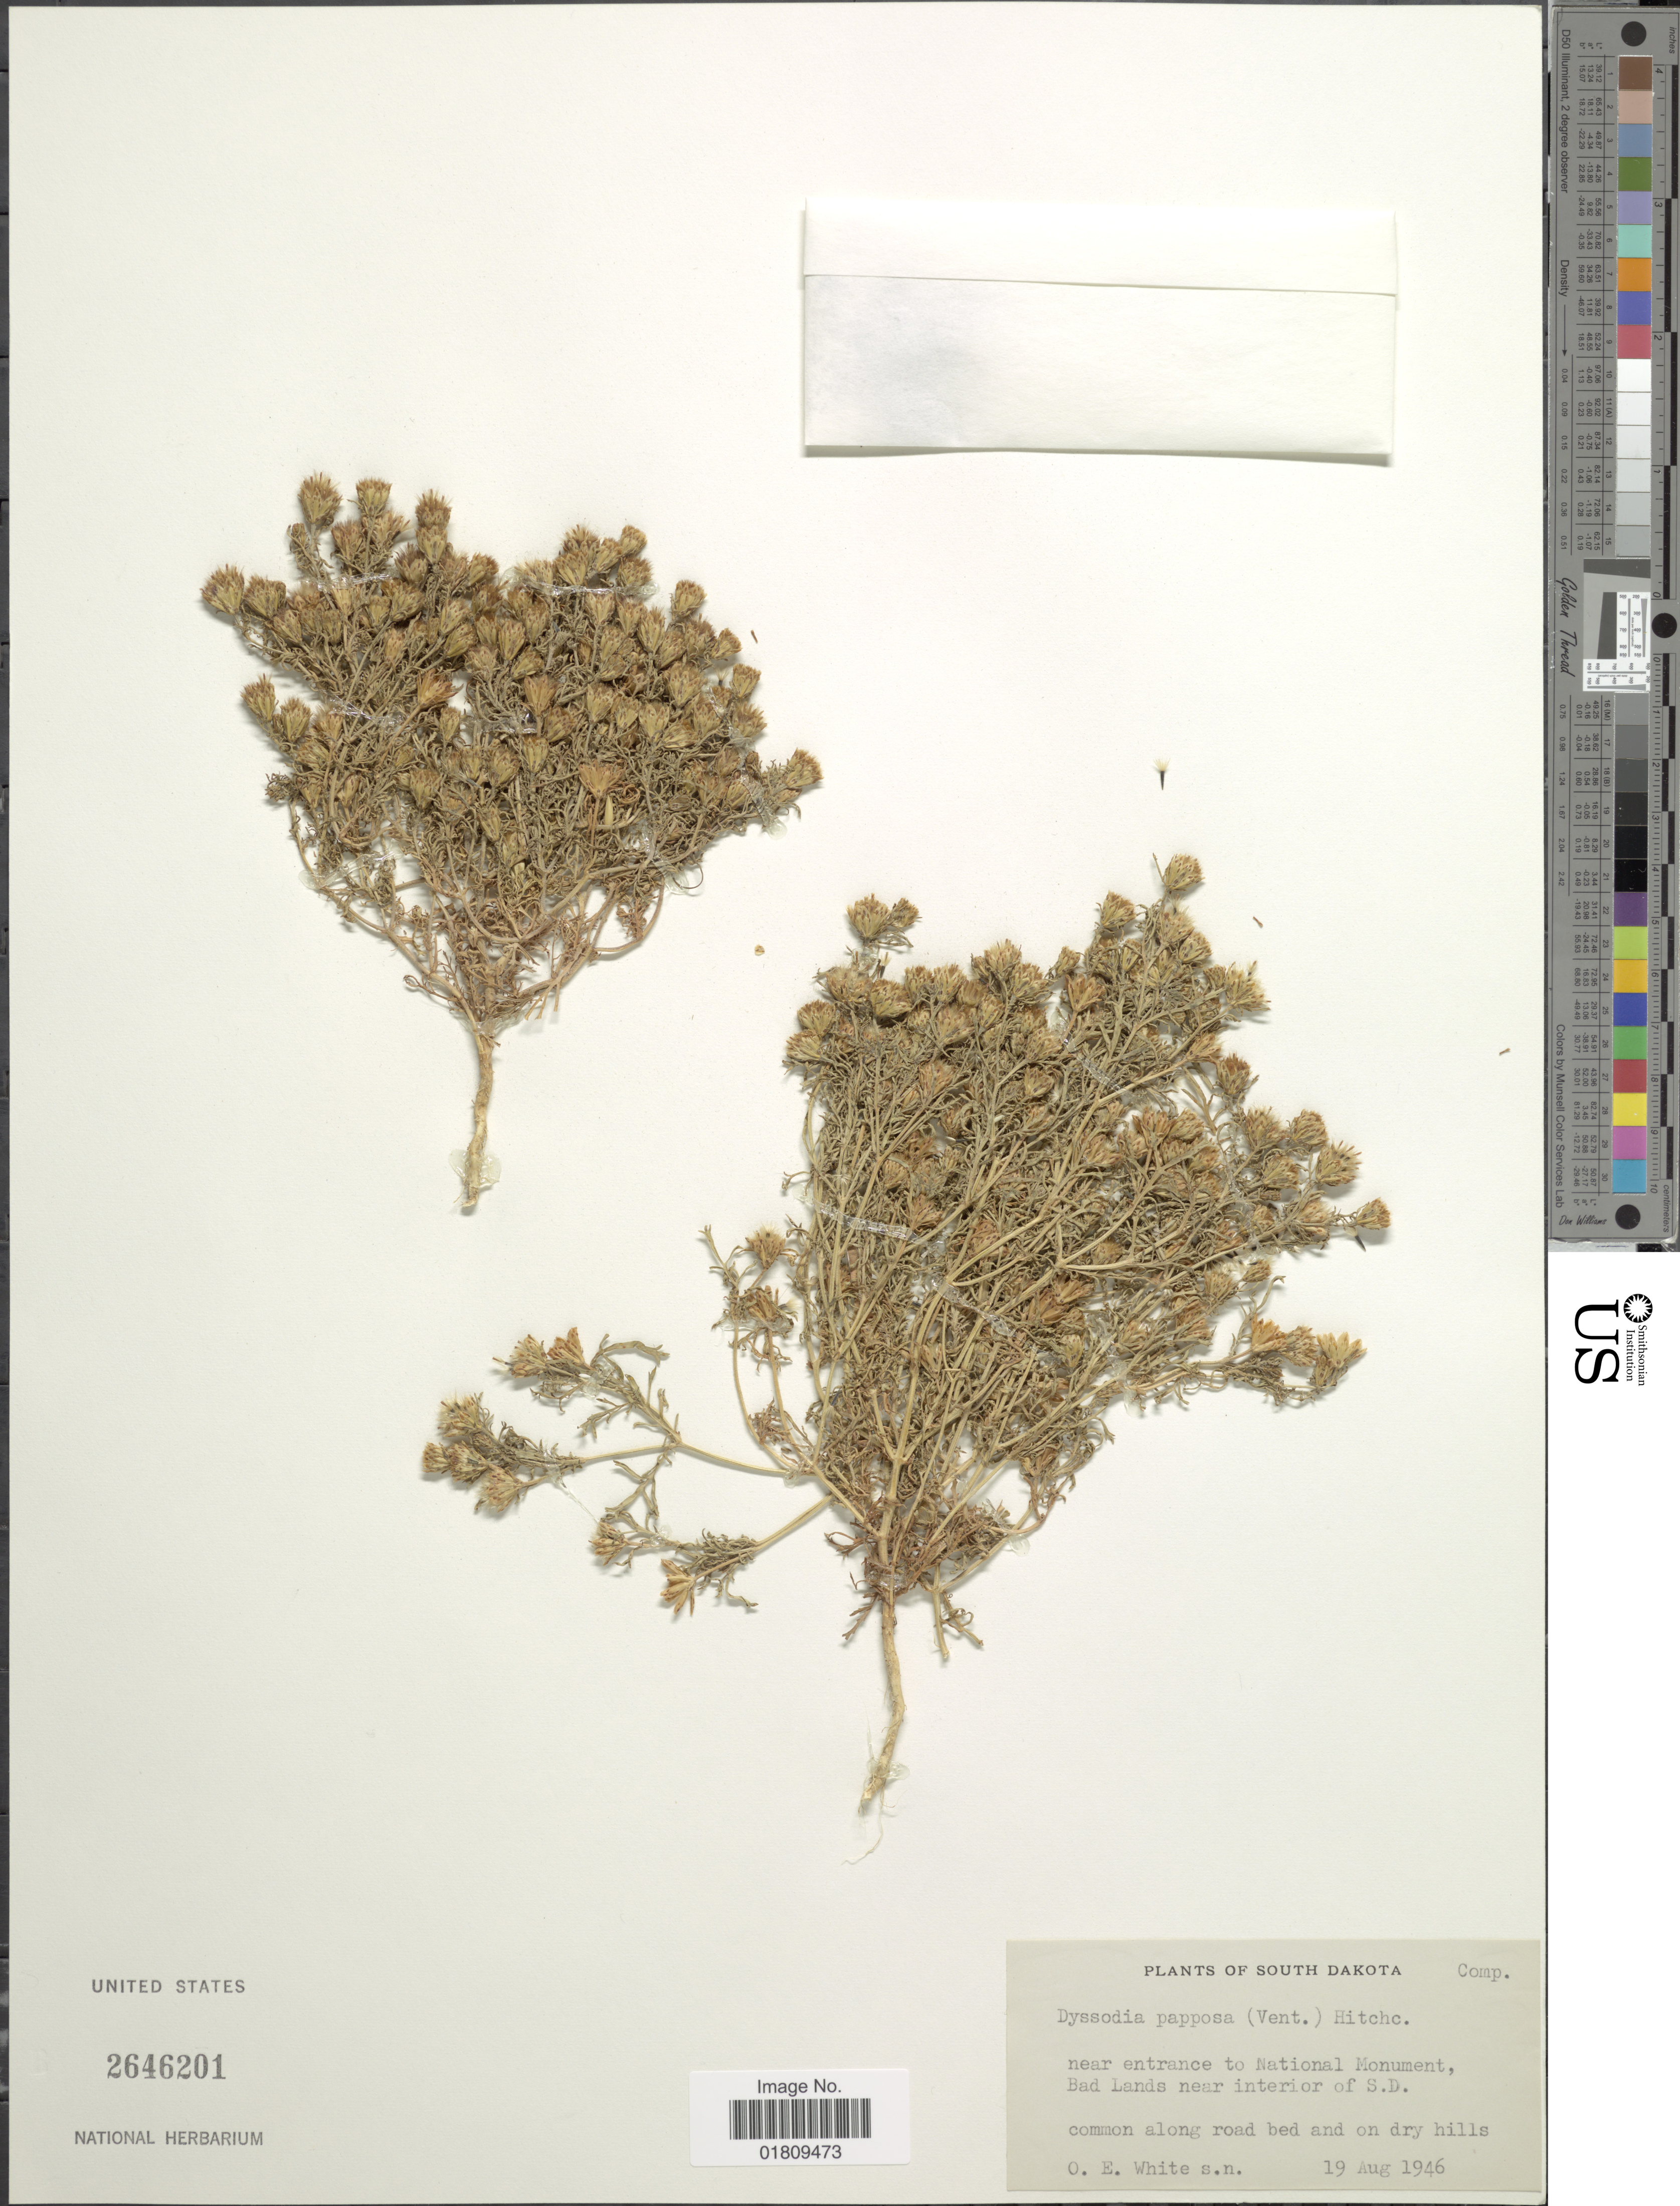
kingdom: Plantae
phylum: Tracheophyta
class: Magnoliopsida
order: Asterales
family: Asteraceae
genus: Dyssodia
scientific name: Dyssodia papposa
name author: (Vent.) Hitchc.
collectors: O. E. White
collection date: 1946-08-19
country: United States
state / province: South Dakota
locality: Near entrance to National Monument, Bad Lands near interior of S.D., common along road bed and on dry hills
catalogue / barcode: US 2646201